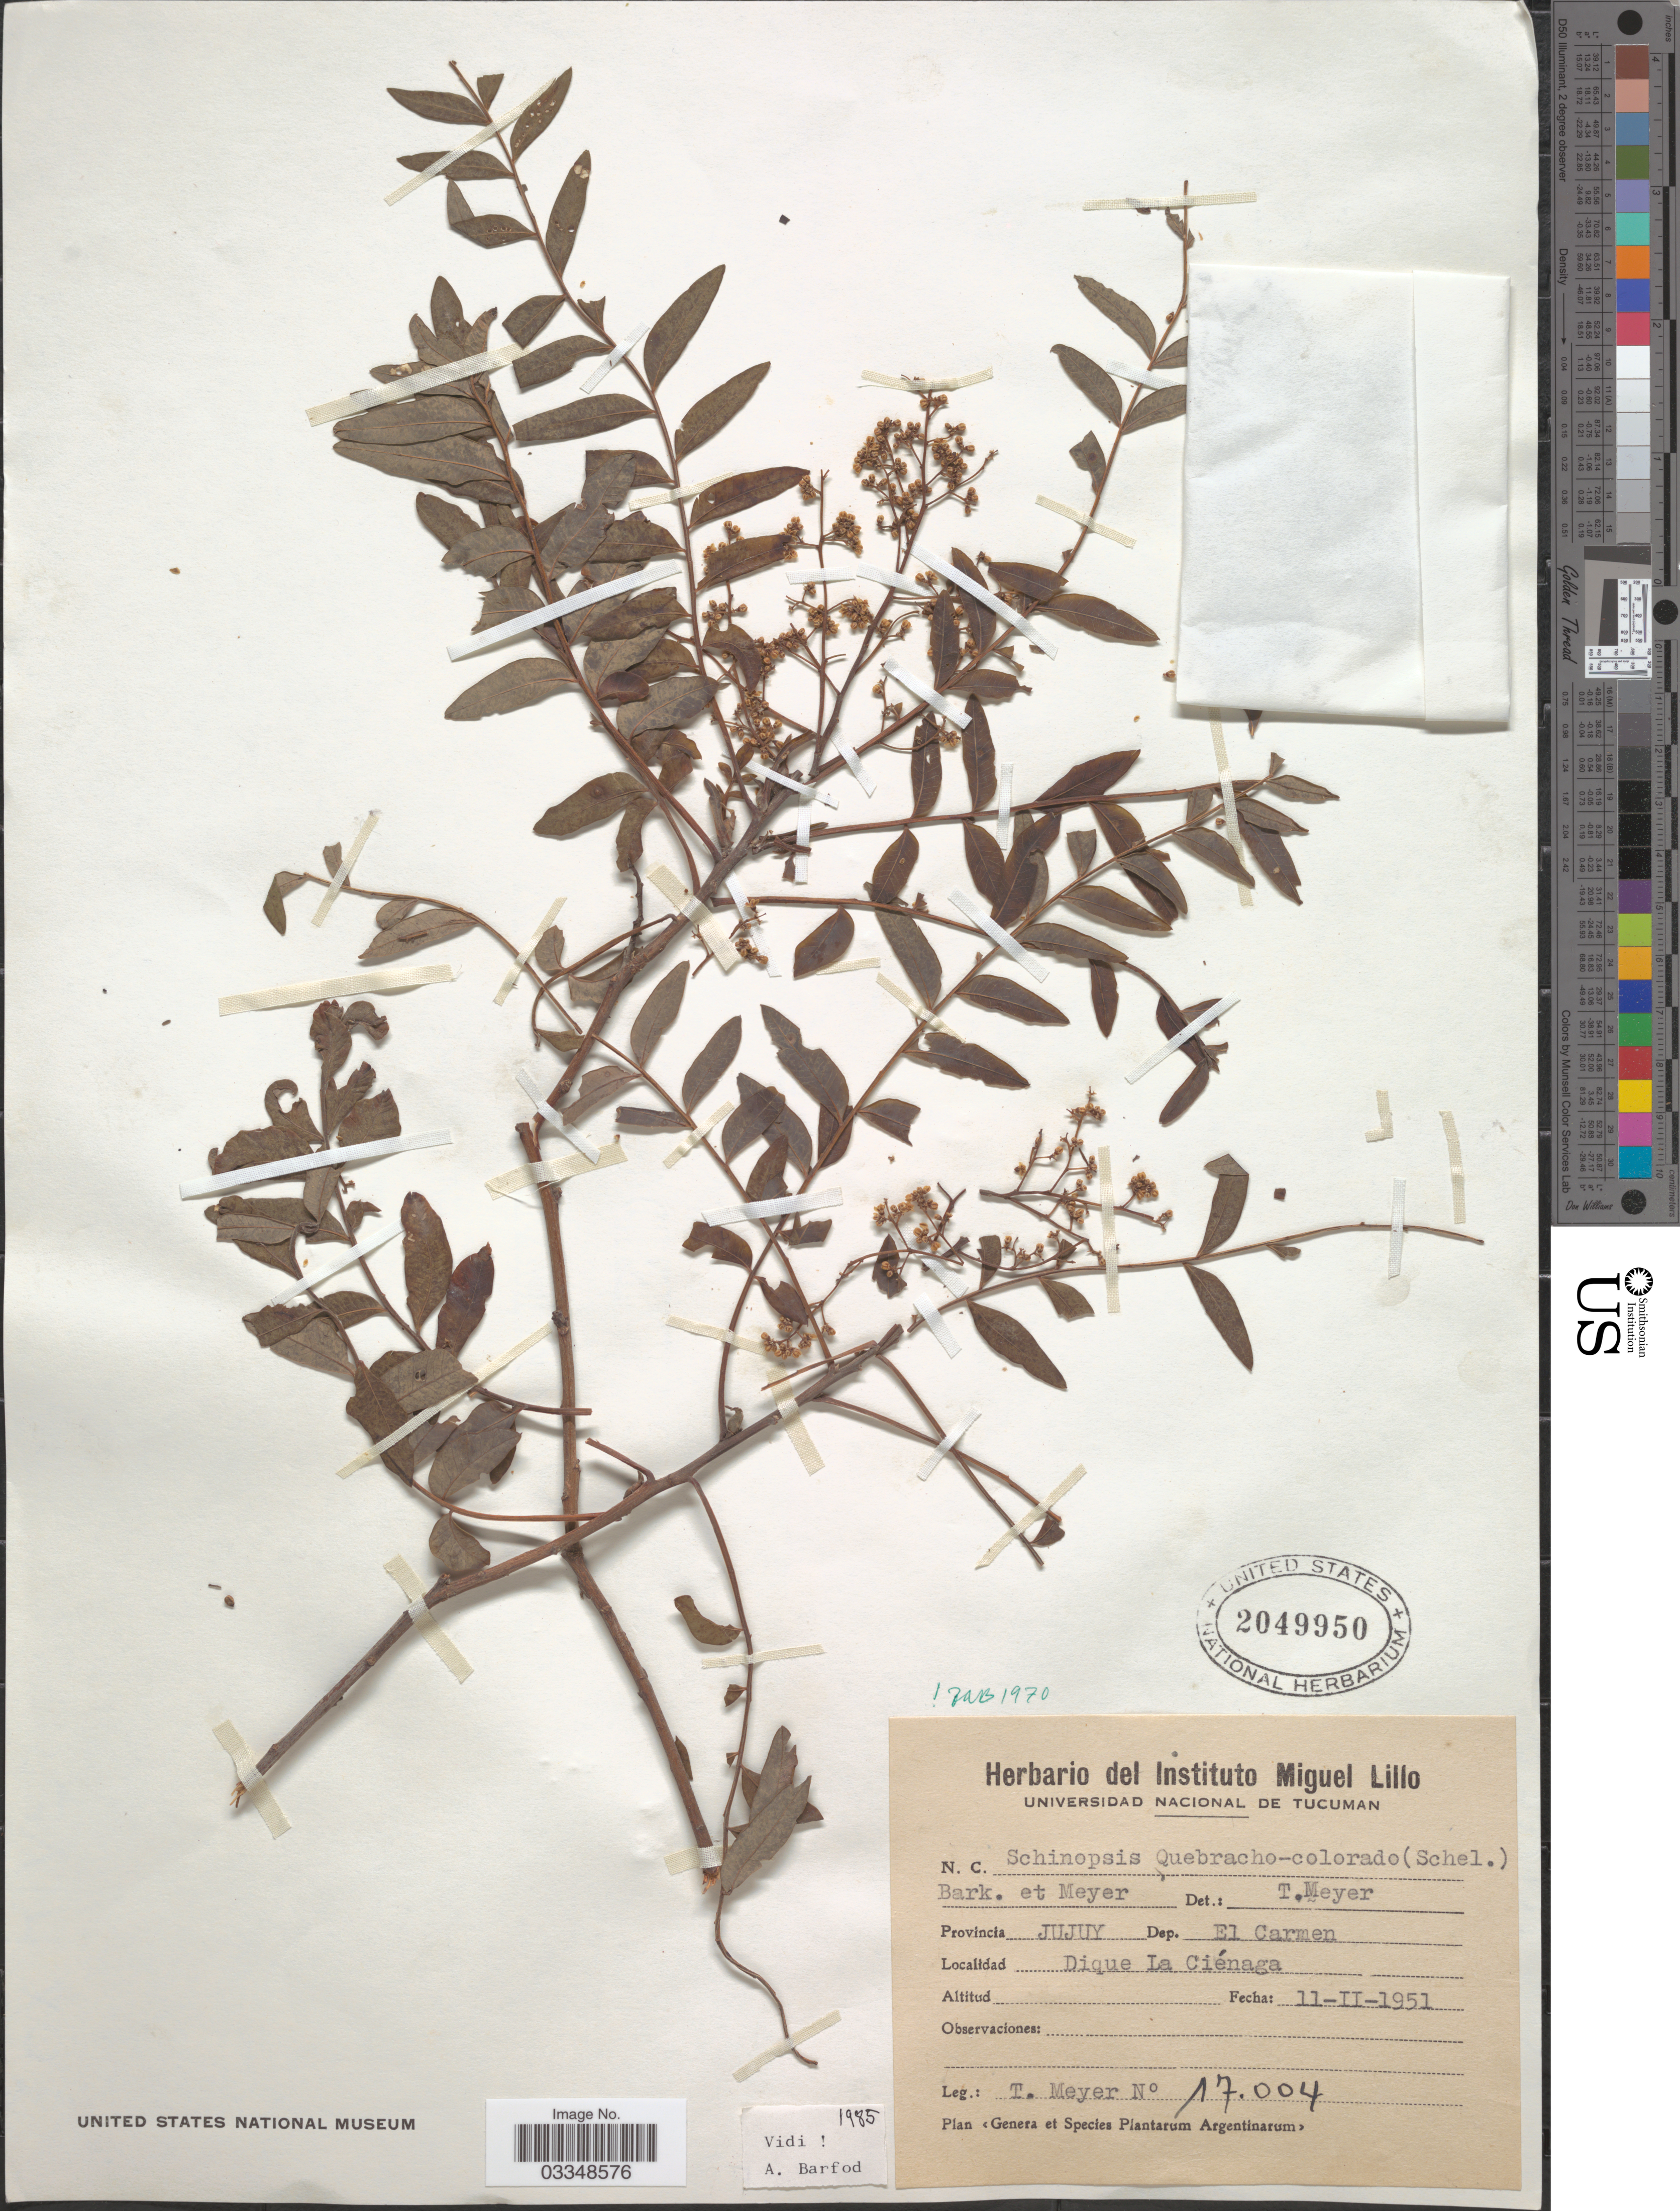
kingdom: Plantae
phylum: Tracheophyta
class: Magnoliopsida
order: Sapindales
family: Anacardiaceae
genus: Schinopsis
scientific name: Schinopsis quebracho-colorado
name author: F.A. Barkley & T. Mey.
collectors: T. Meyer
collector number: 17004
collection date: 1951-02-11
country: Argentina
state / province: Jujuy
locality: Dep. El Carmen. Dique La Ciénaga.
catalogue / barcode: US 2049950